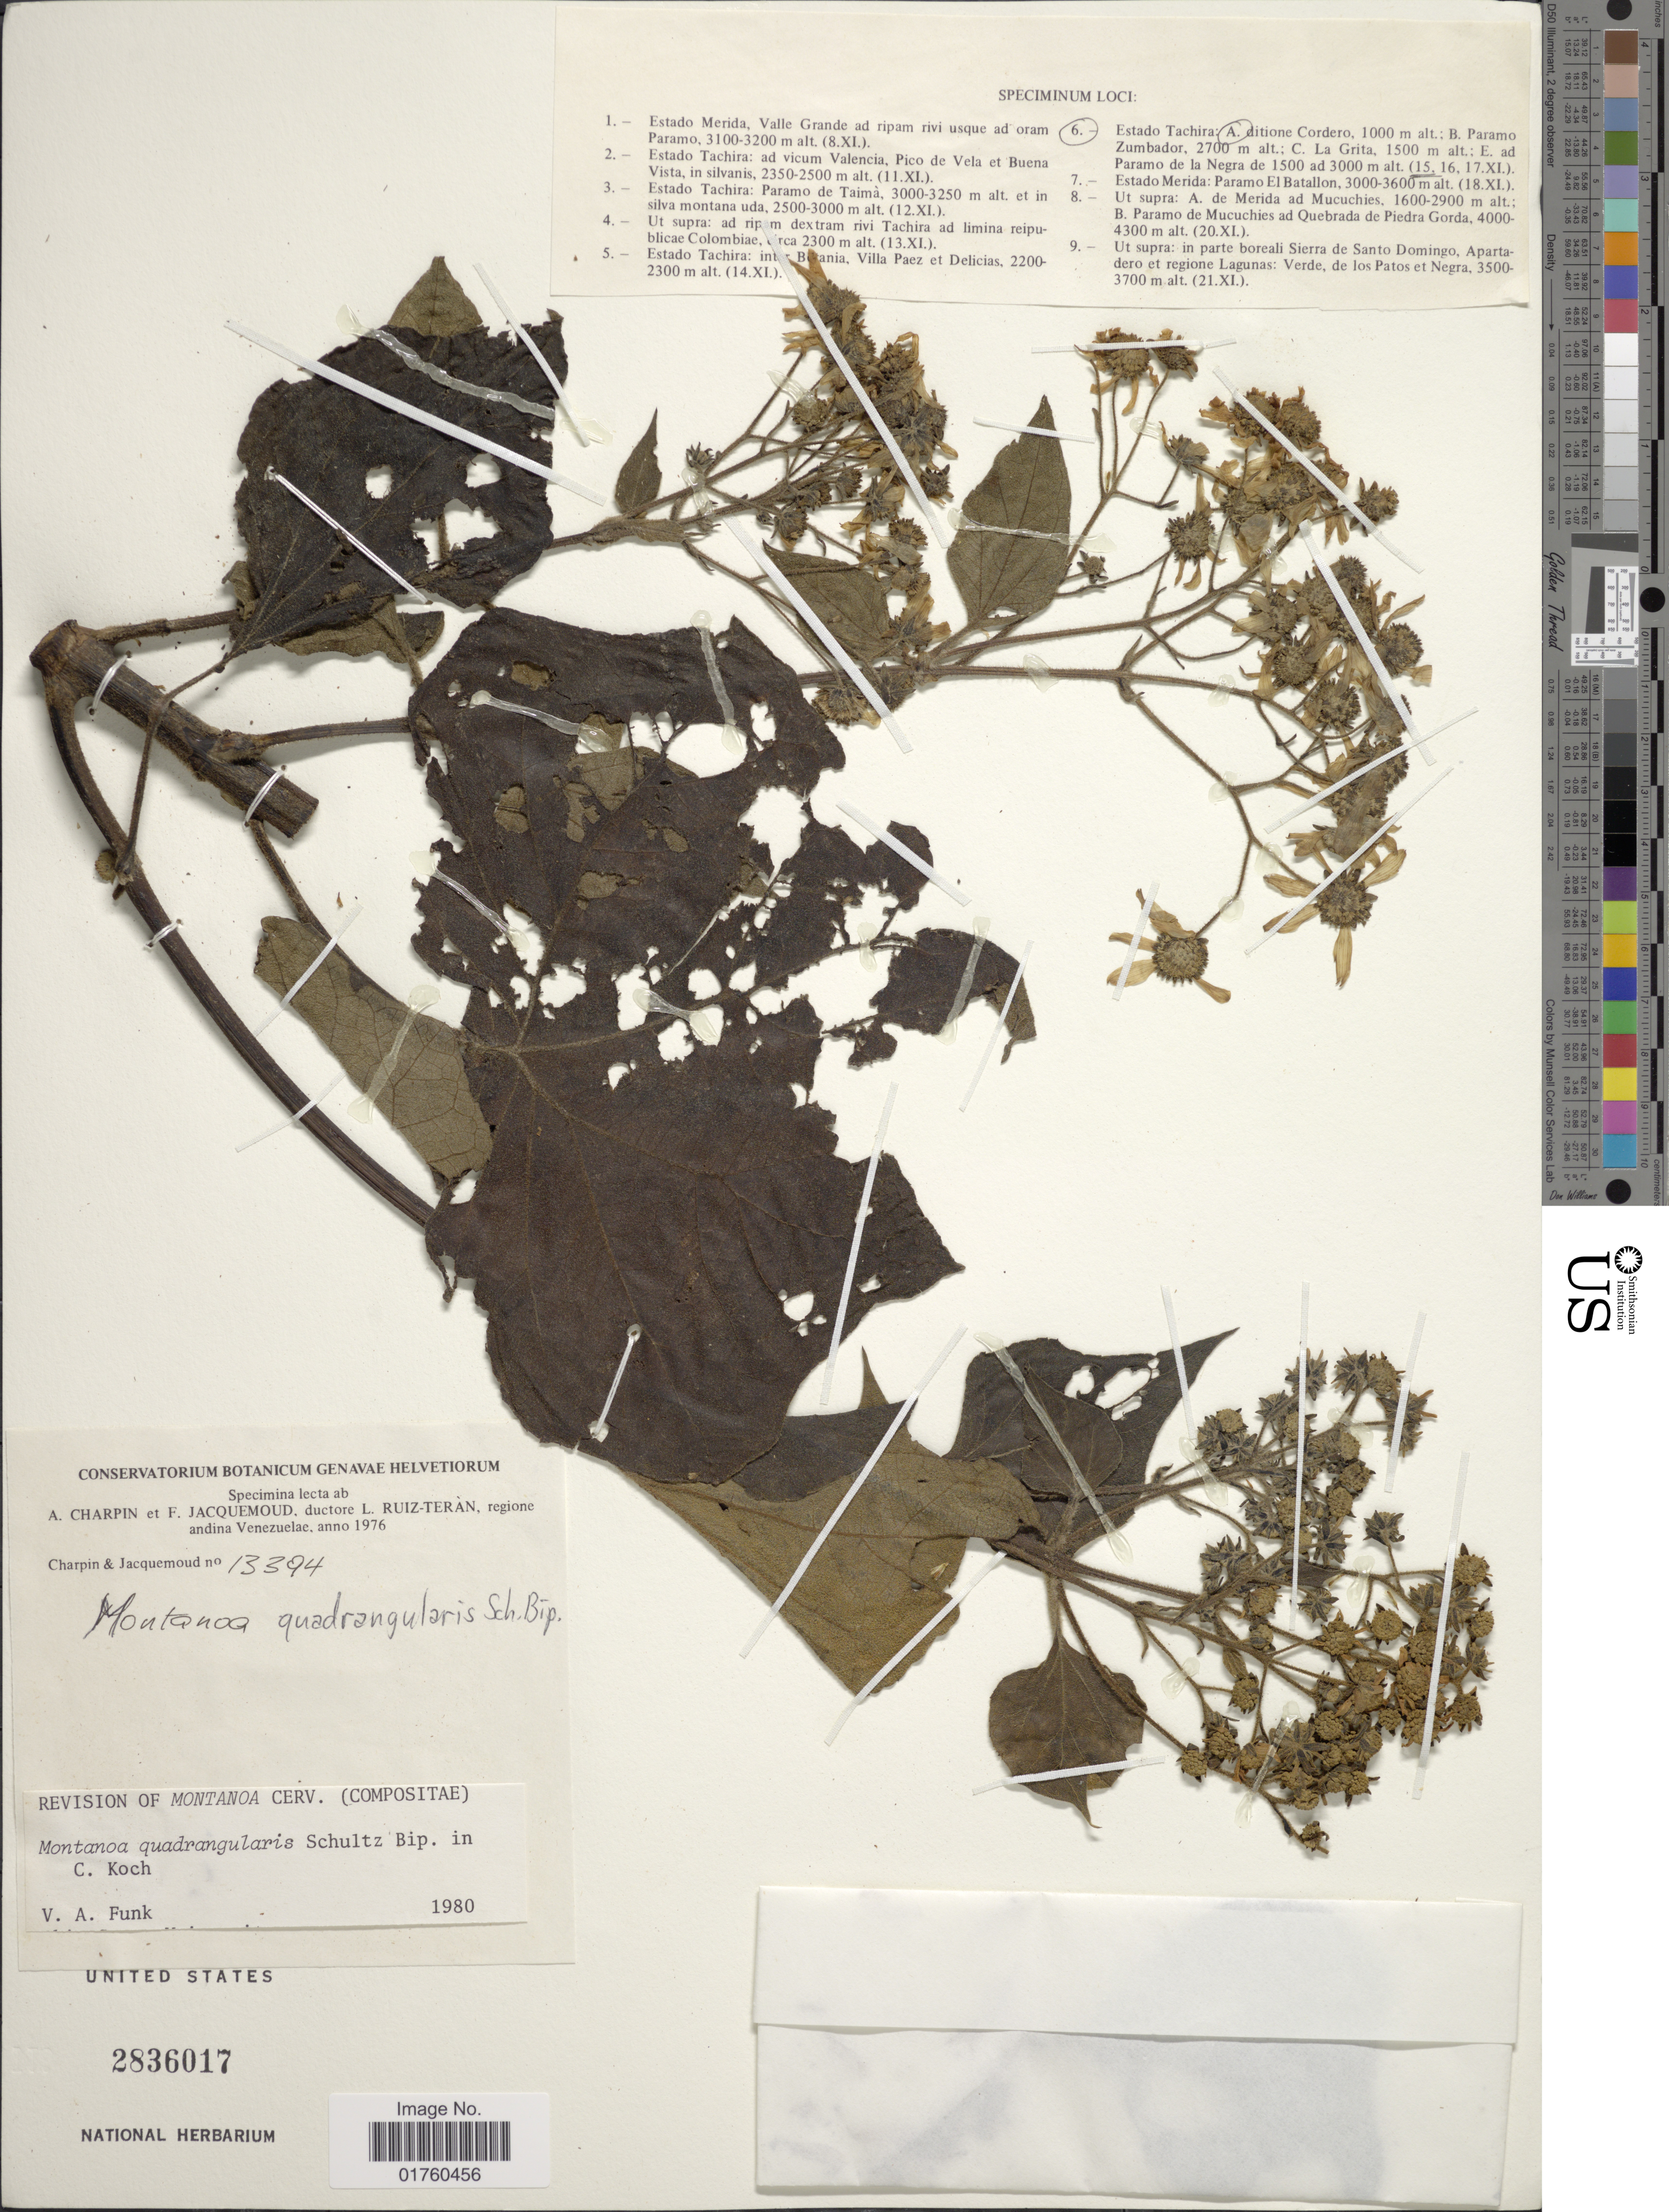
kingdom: Plantae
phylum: Tracheophyta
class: Magnoliopsida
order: Asterales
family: Asteraceae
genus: Montanoa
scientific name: Montanoa quadrangularis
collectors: A. Charpin & F. Jacquemoud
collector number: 13394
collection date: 1976-11-15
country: Venezuela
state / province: Tachira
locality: Ditione Cordero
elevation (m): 1000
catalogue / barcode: US 2836017